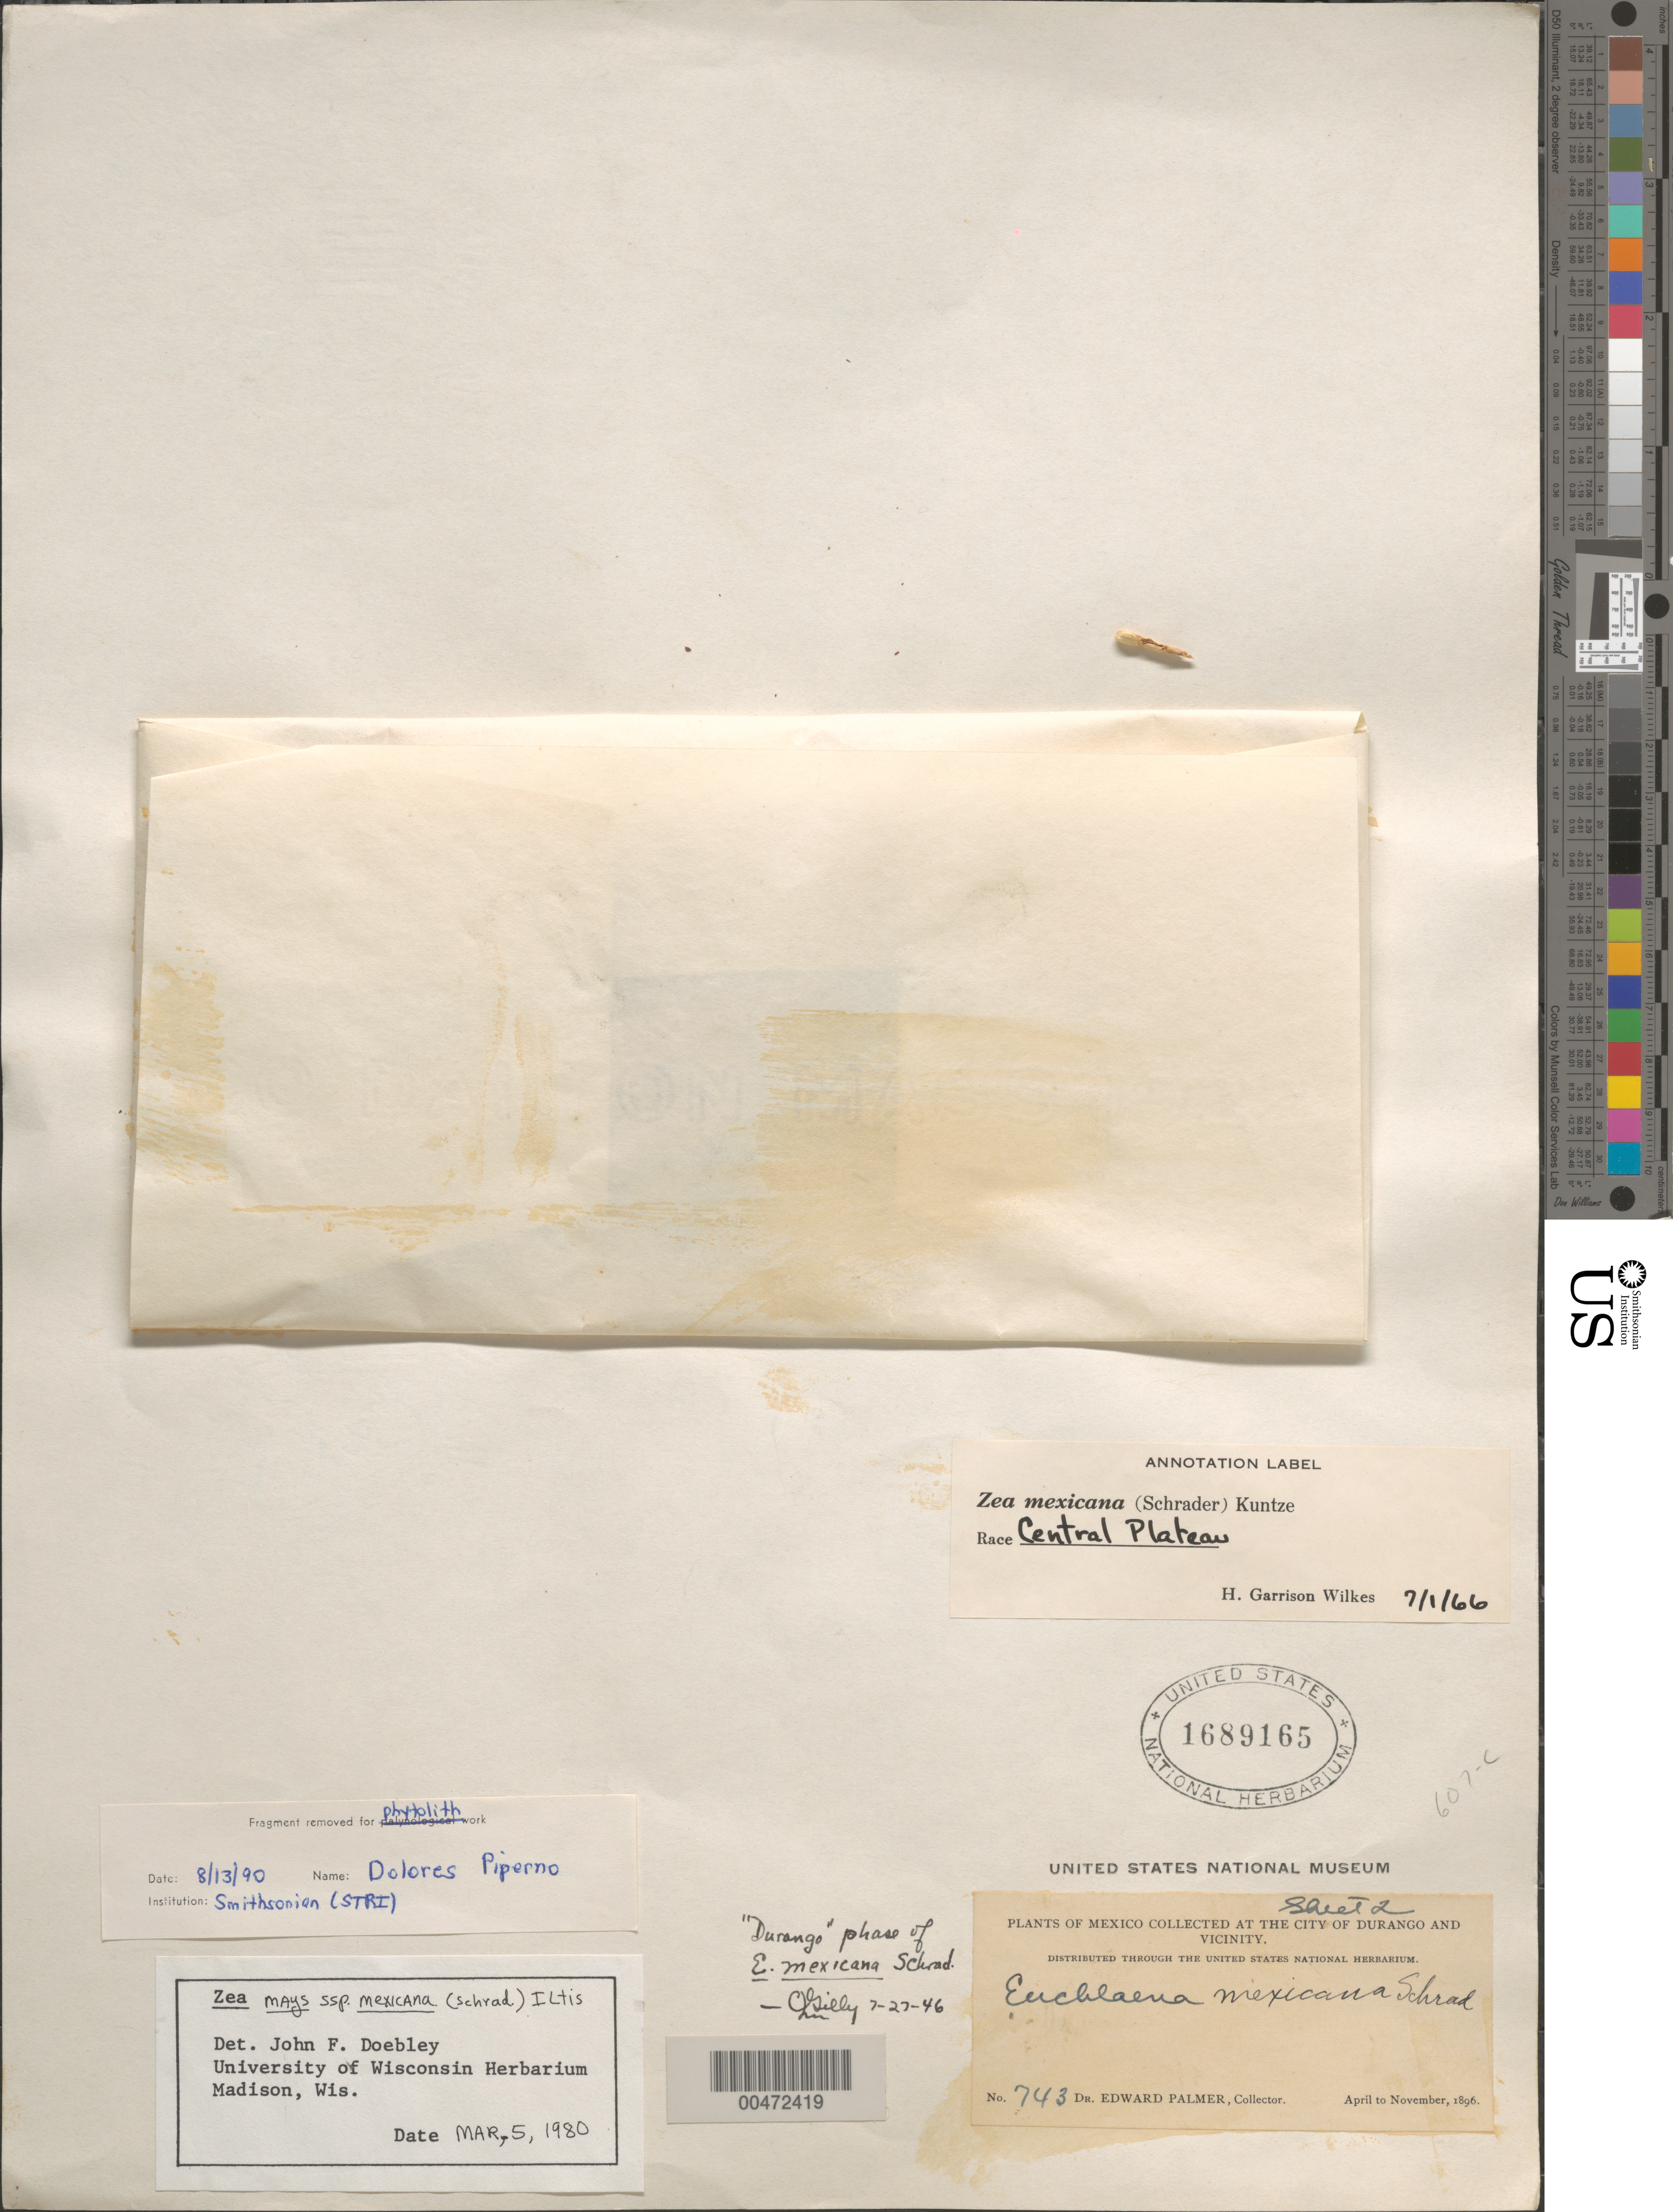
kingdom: Plantae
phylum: Tracheophyta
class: Liliopsida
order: Poales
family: Poaceae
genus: Zea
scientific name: Zea mays subsp. mexicana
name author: (Schrad.) Iltis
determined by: Doebley, John F.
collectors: E. Palmer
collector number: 743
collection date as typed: Apr 1896 to Nov 1896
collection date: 1896-04/1896-11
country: Mexico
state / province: Durango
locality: City of Durango & vicinity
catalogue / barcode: US 1689165